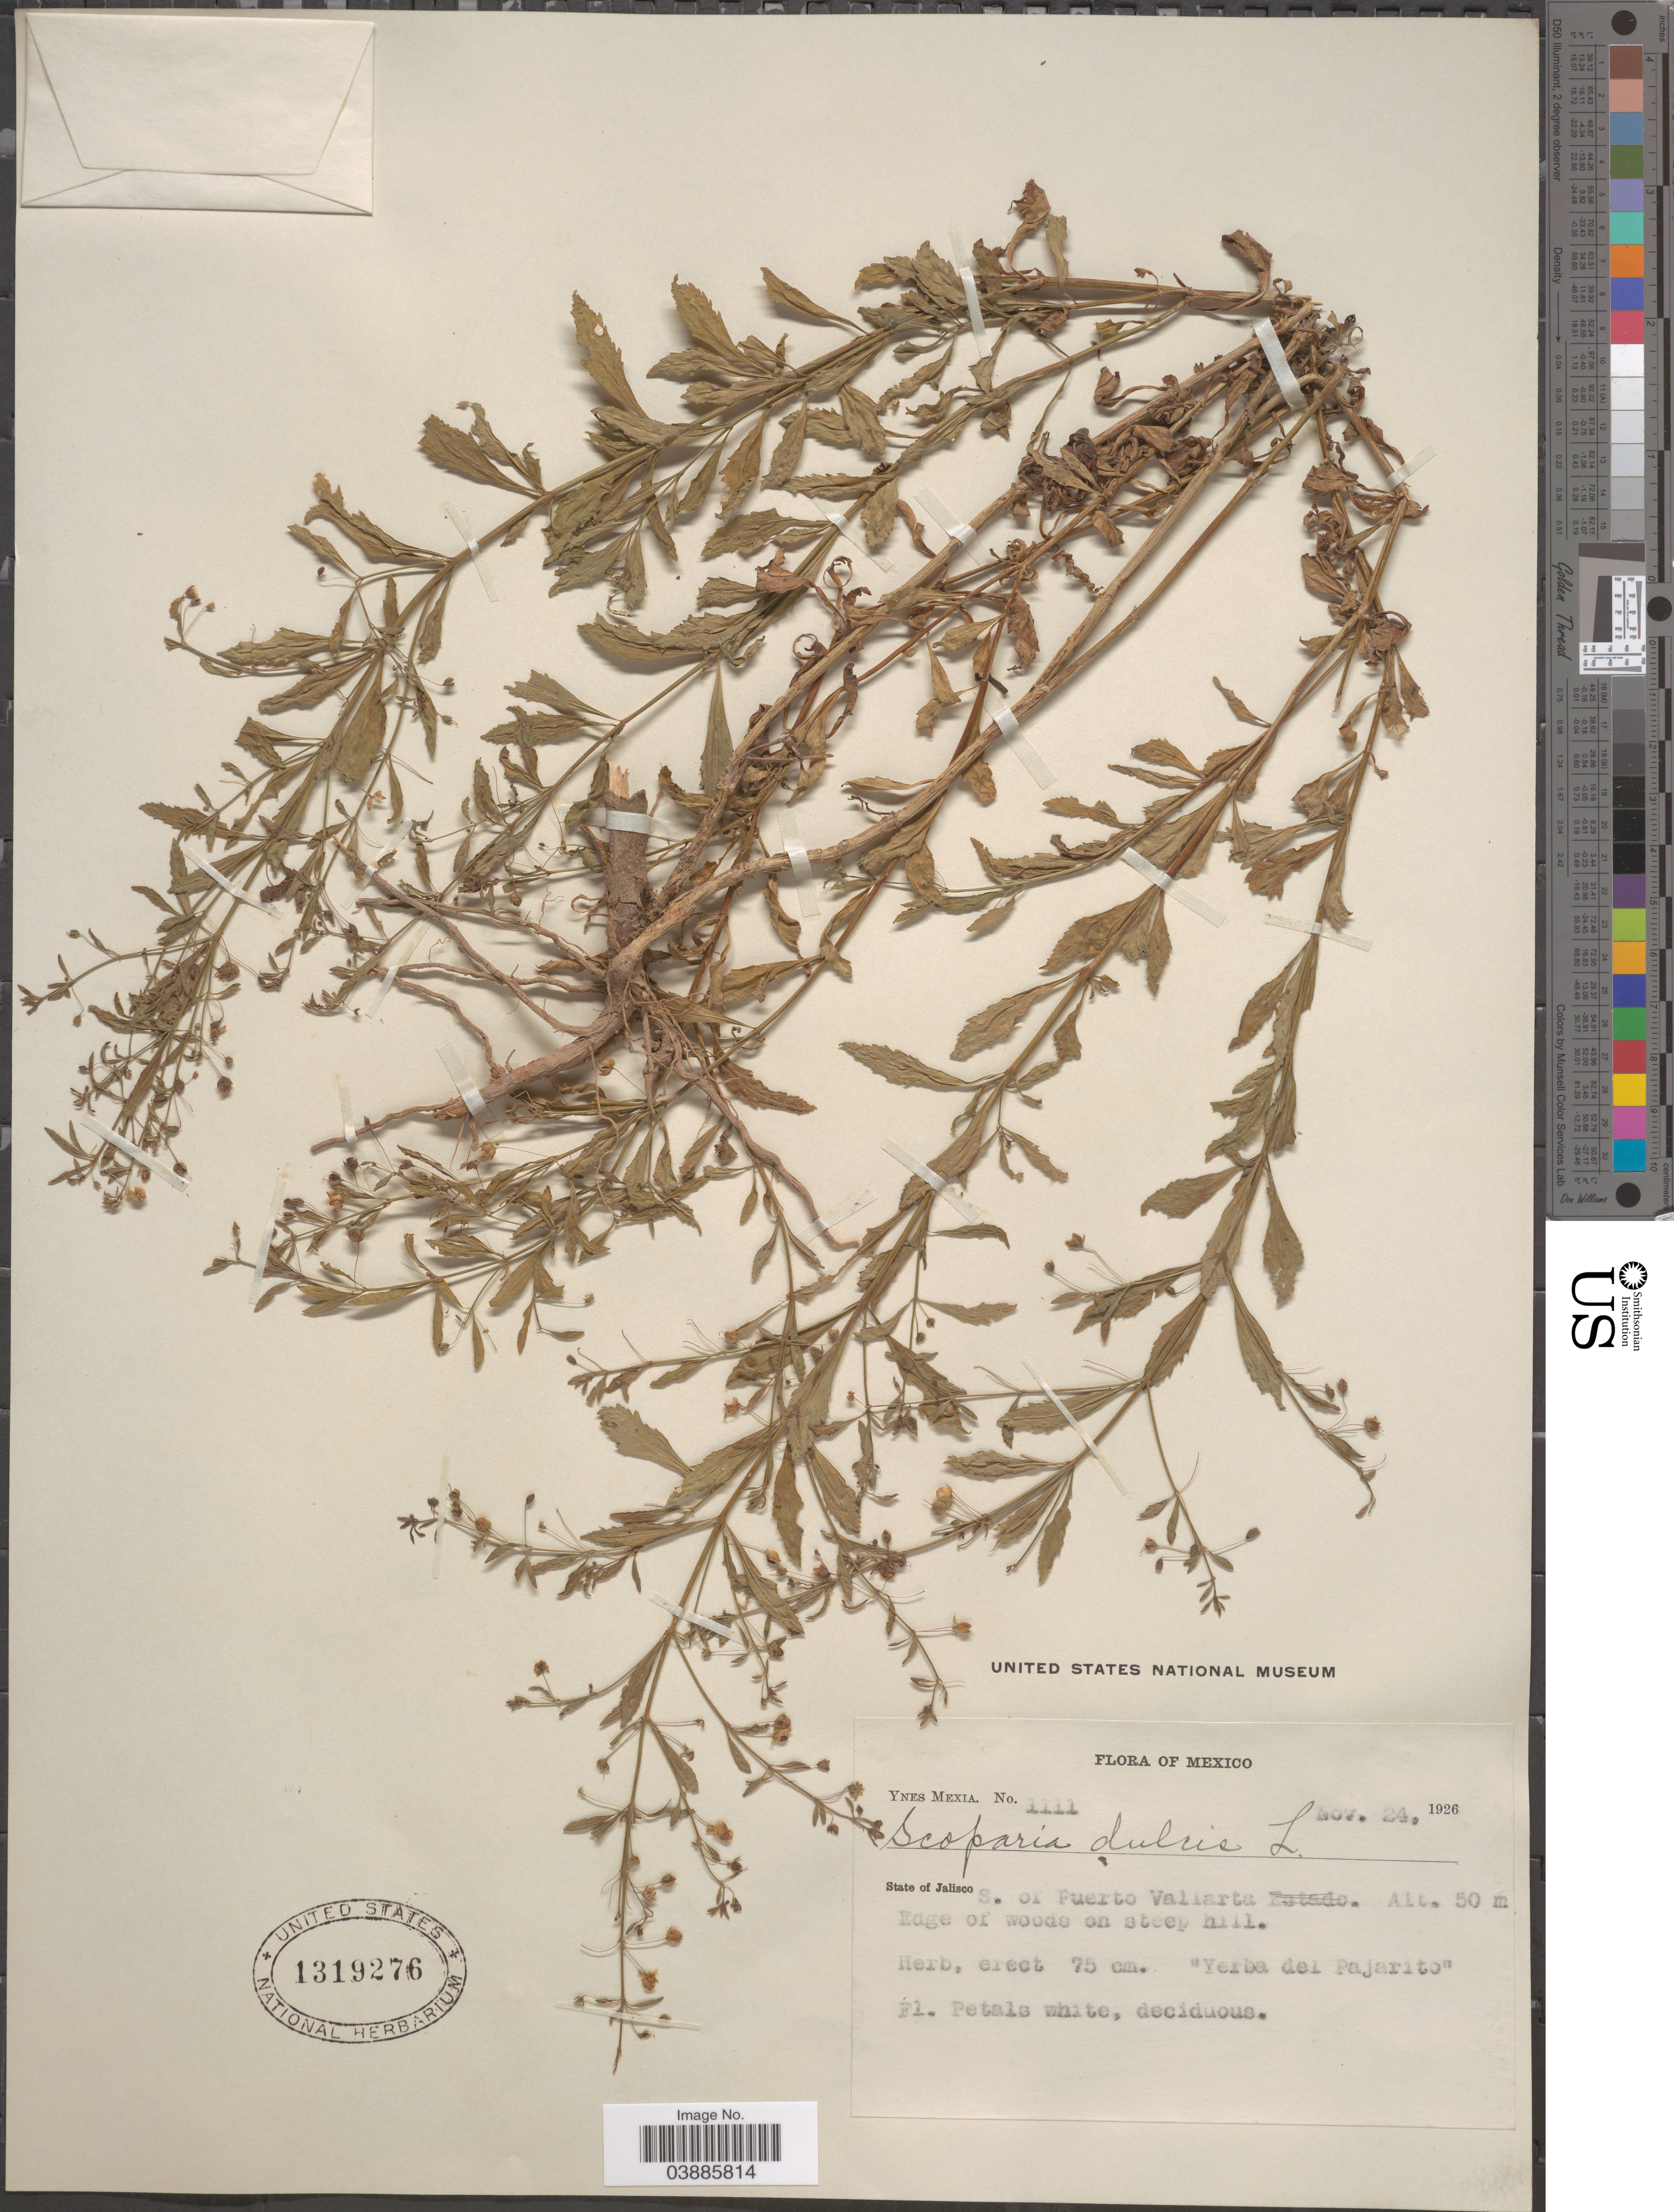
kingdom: Plantae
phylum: Tracheophyta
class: Magnoliopsida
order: Lamiales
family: Plantaginaceae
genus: Scoparia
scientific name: Scoparia dulcis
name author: L.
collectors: Y. Mexia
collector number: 1111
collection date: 1926-11-24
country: Mexico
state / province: Jalisco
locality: S. of Puerto Vallarta. Edge of woods on steep hill.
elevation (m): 50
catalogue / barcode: US 1319276